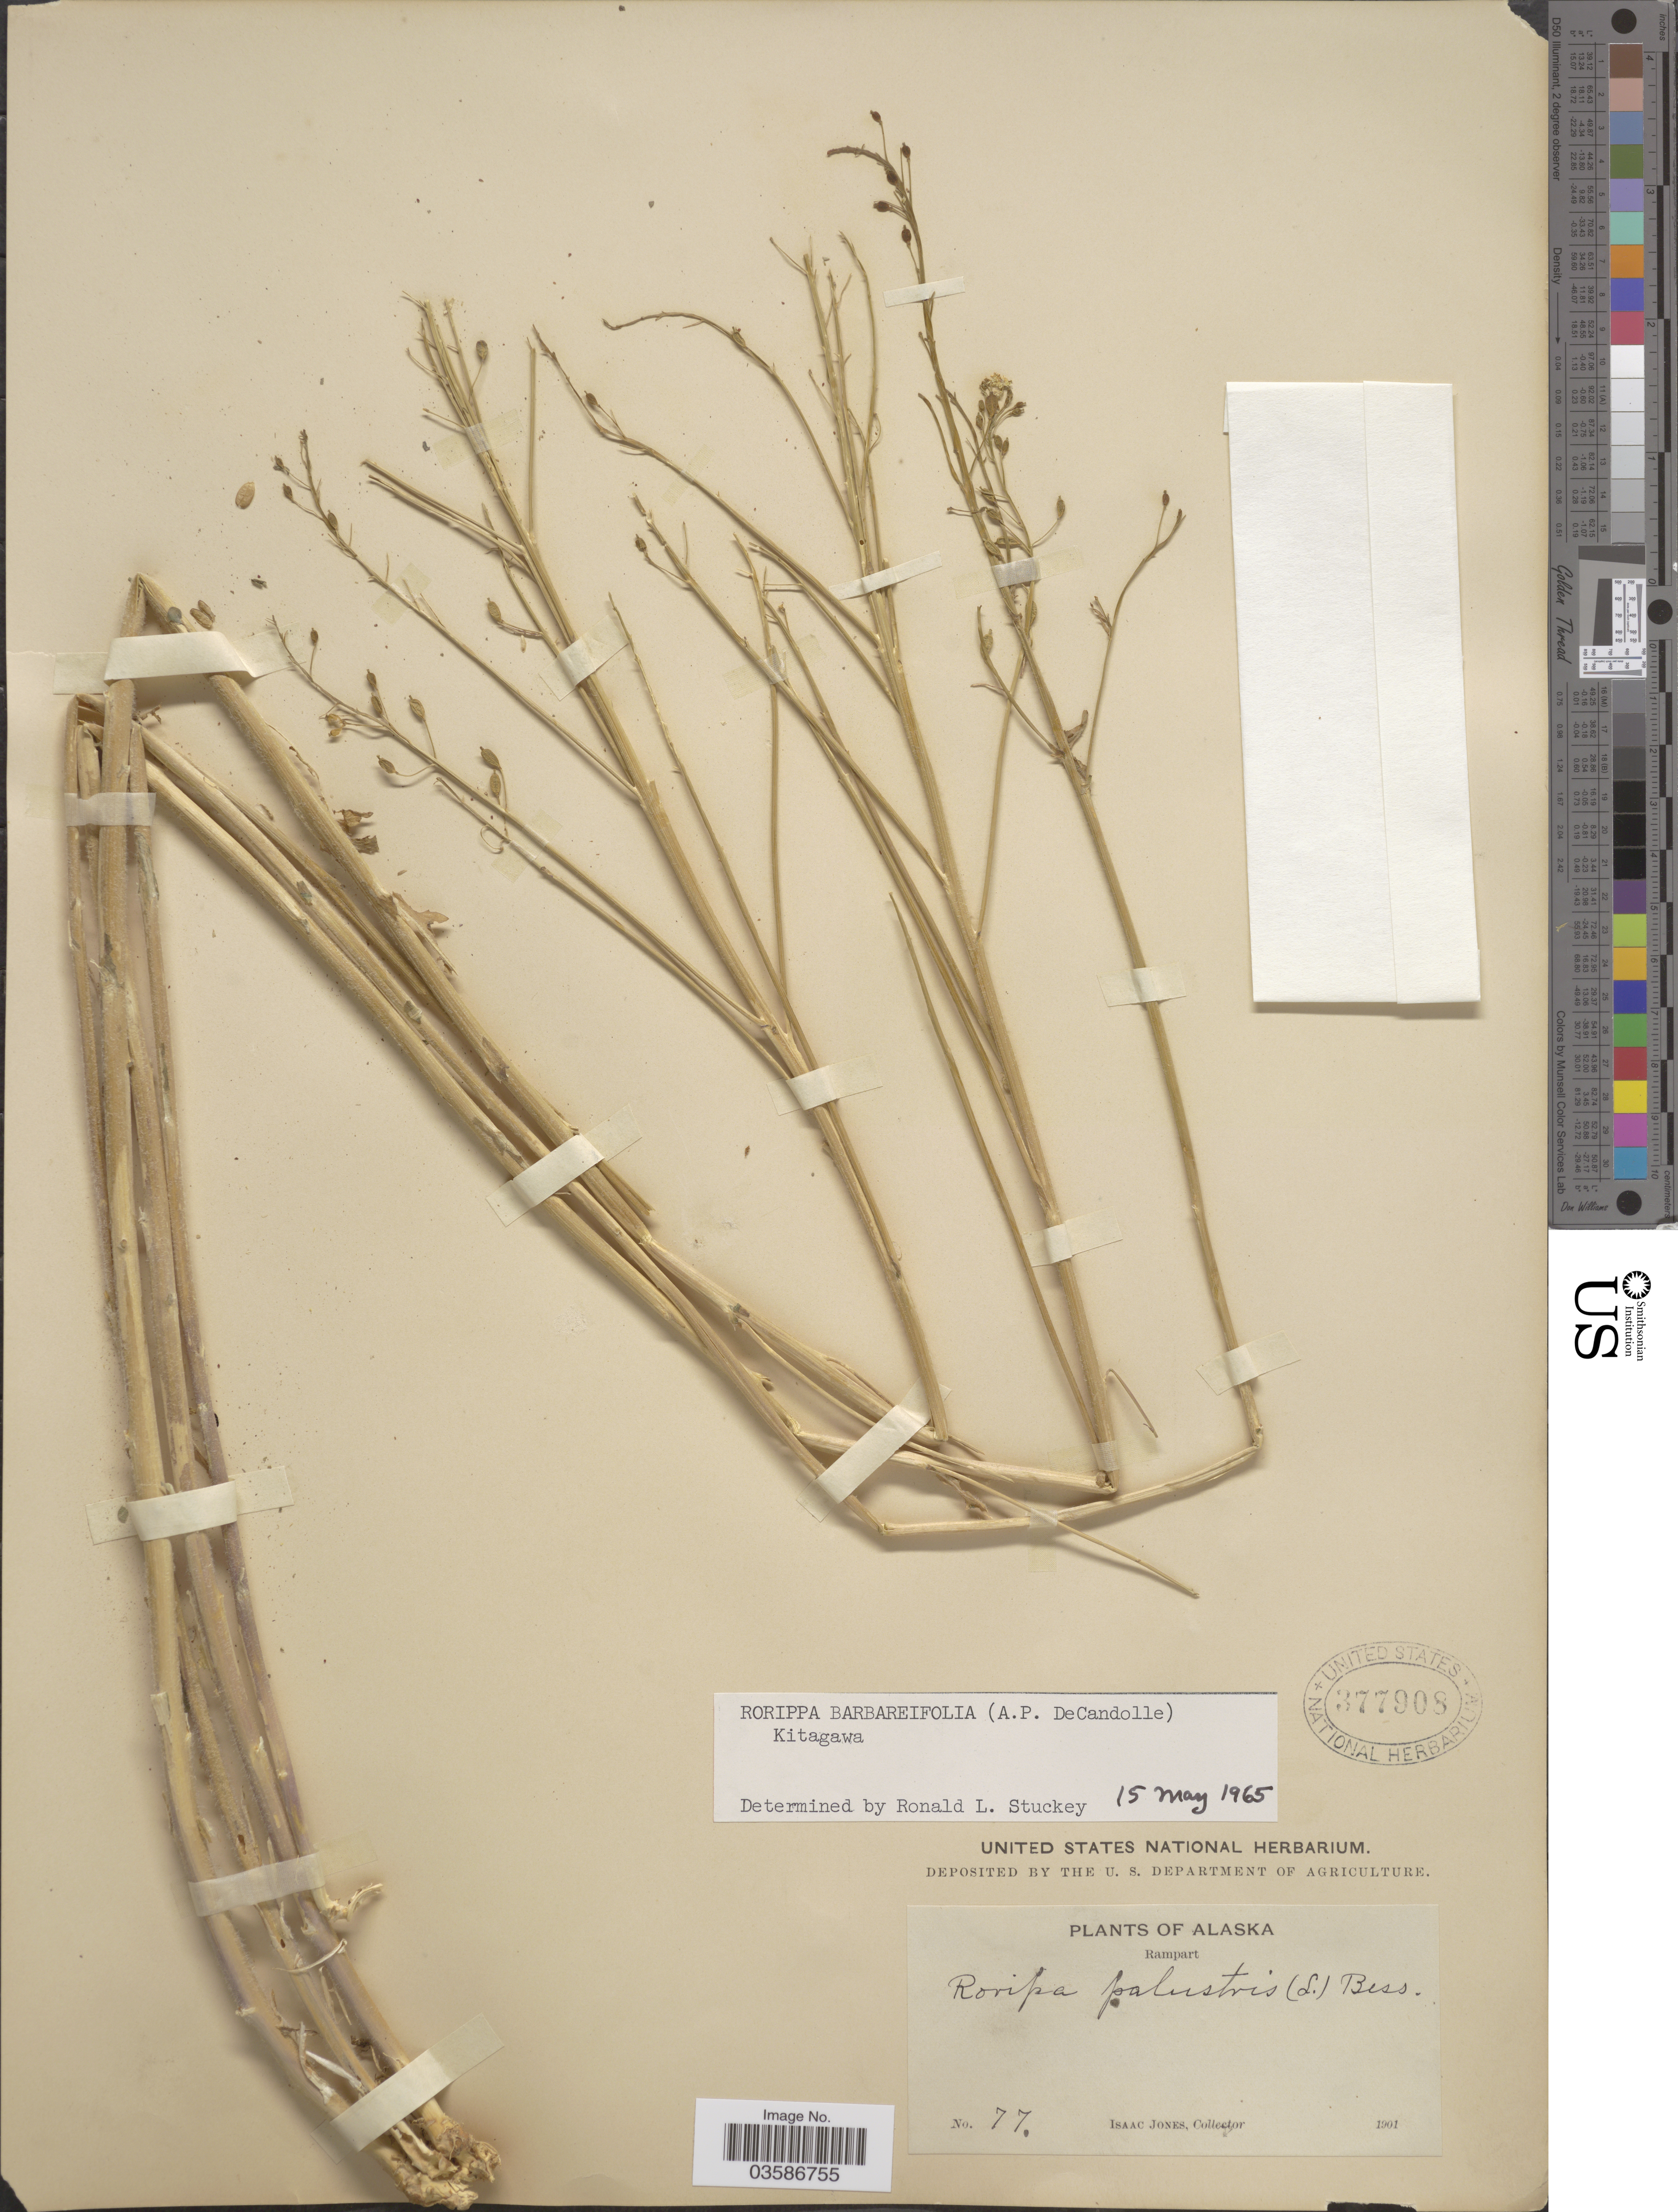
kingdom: Plantae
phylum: Tracheophyta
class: Magnoliopsida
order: Brassicales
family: Brassicaceae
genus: Rorippa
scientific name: Rorippa barbareifolia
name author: (DC.) Kitag.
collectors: I. Jones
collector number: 77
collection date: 1901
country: United States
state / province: Alaska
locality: Rampart.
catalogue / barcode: US 377908